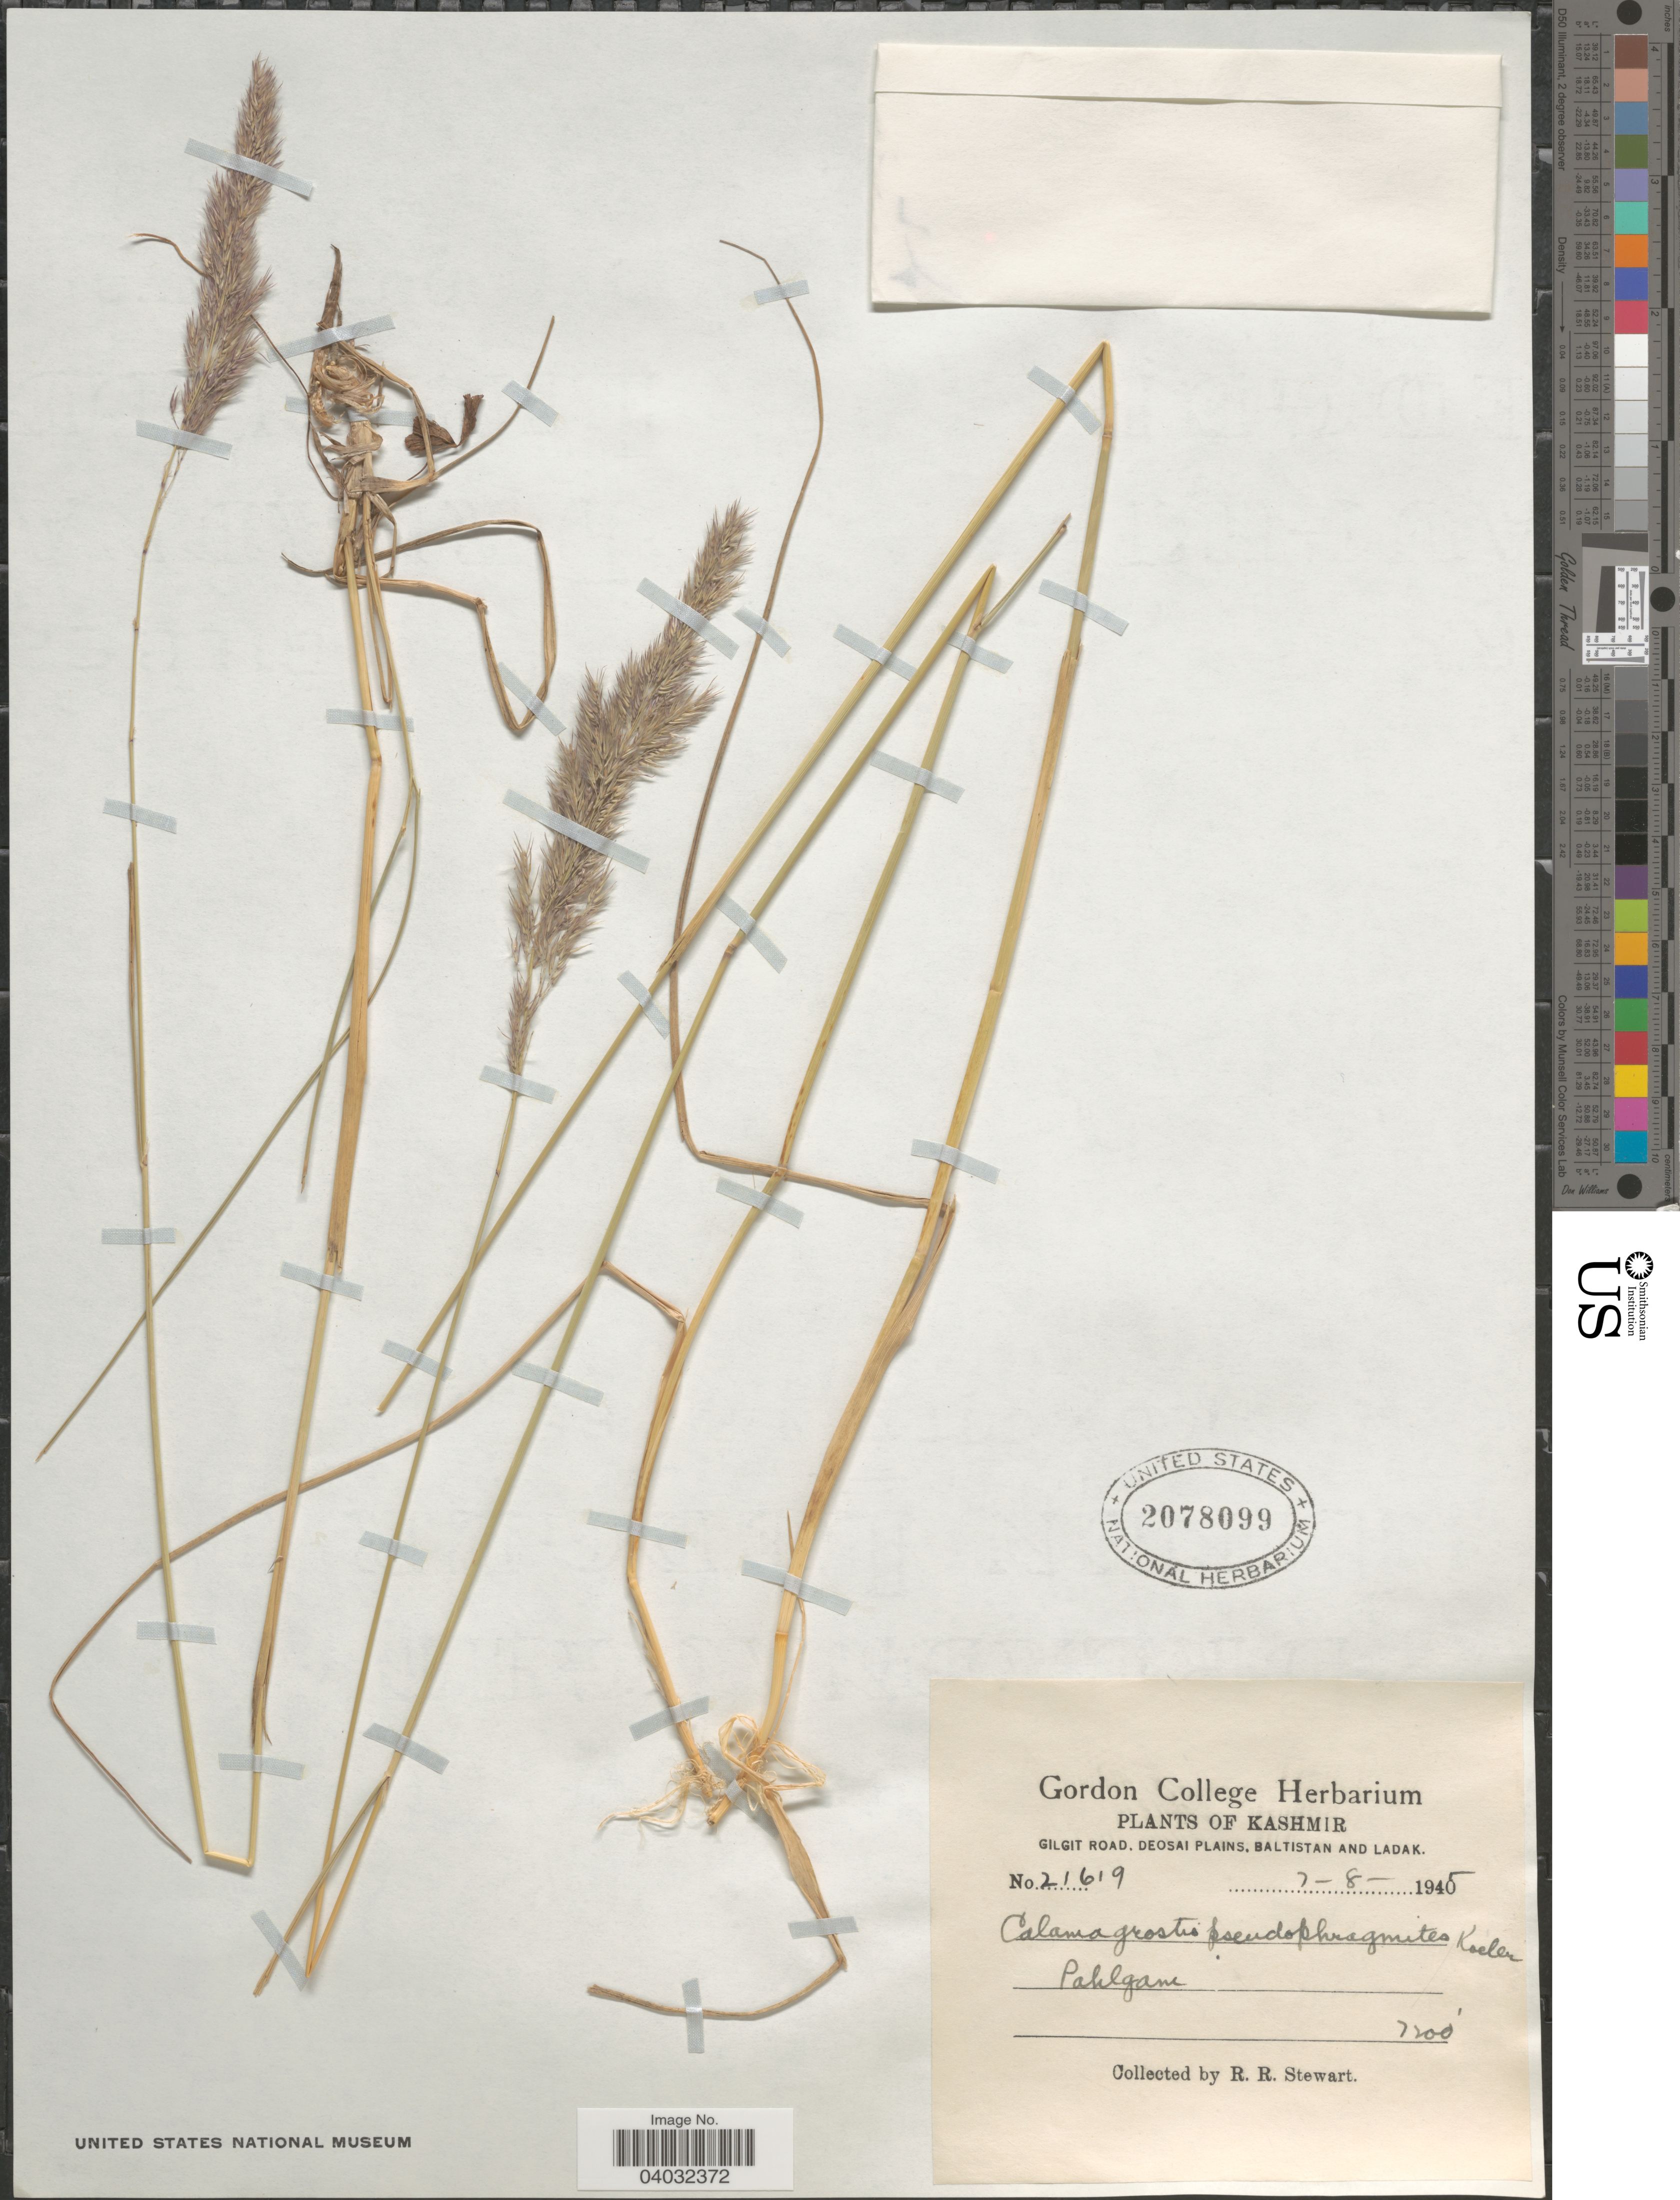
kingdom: Plantae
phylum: Tracheophyta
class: Liliopsida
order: Poales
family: Poaceae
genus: Calamagrostis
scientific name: Calamagrostis pseudophragmites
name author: (Haller f.) Koeler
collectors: R. Stewart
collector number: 21619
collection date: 1940-08-07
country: India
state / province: Jammu and Kashmir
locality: Kashmir. Gilgit Road, Deosai Plains, Baltistan and Ladak. Pahlgam.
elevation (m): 2195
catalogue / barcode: US 2078099